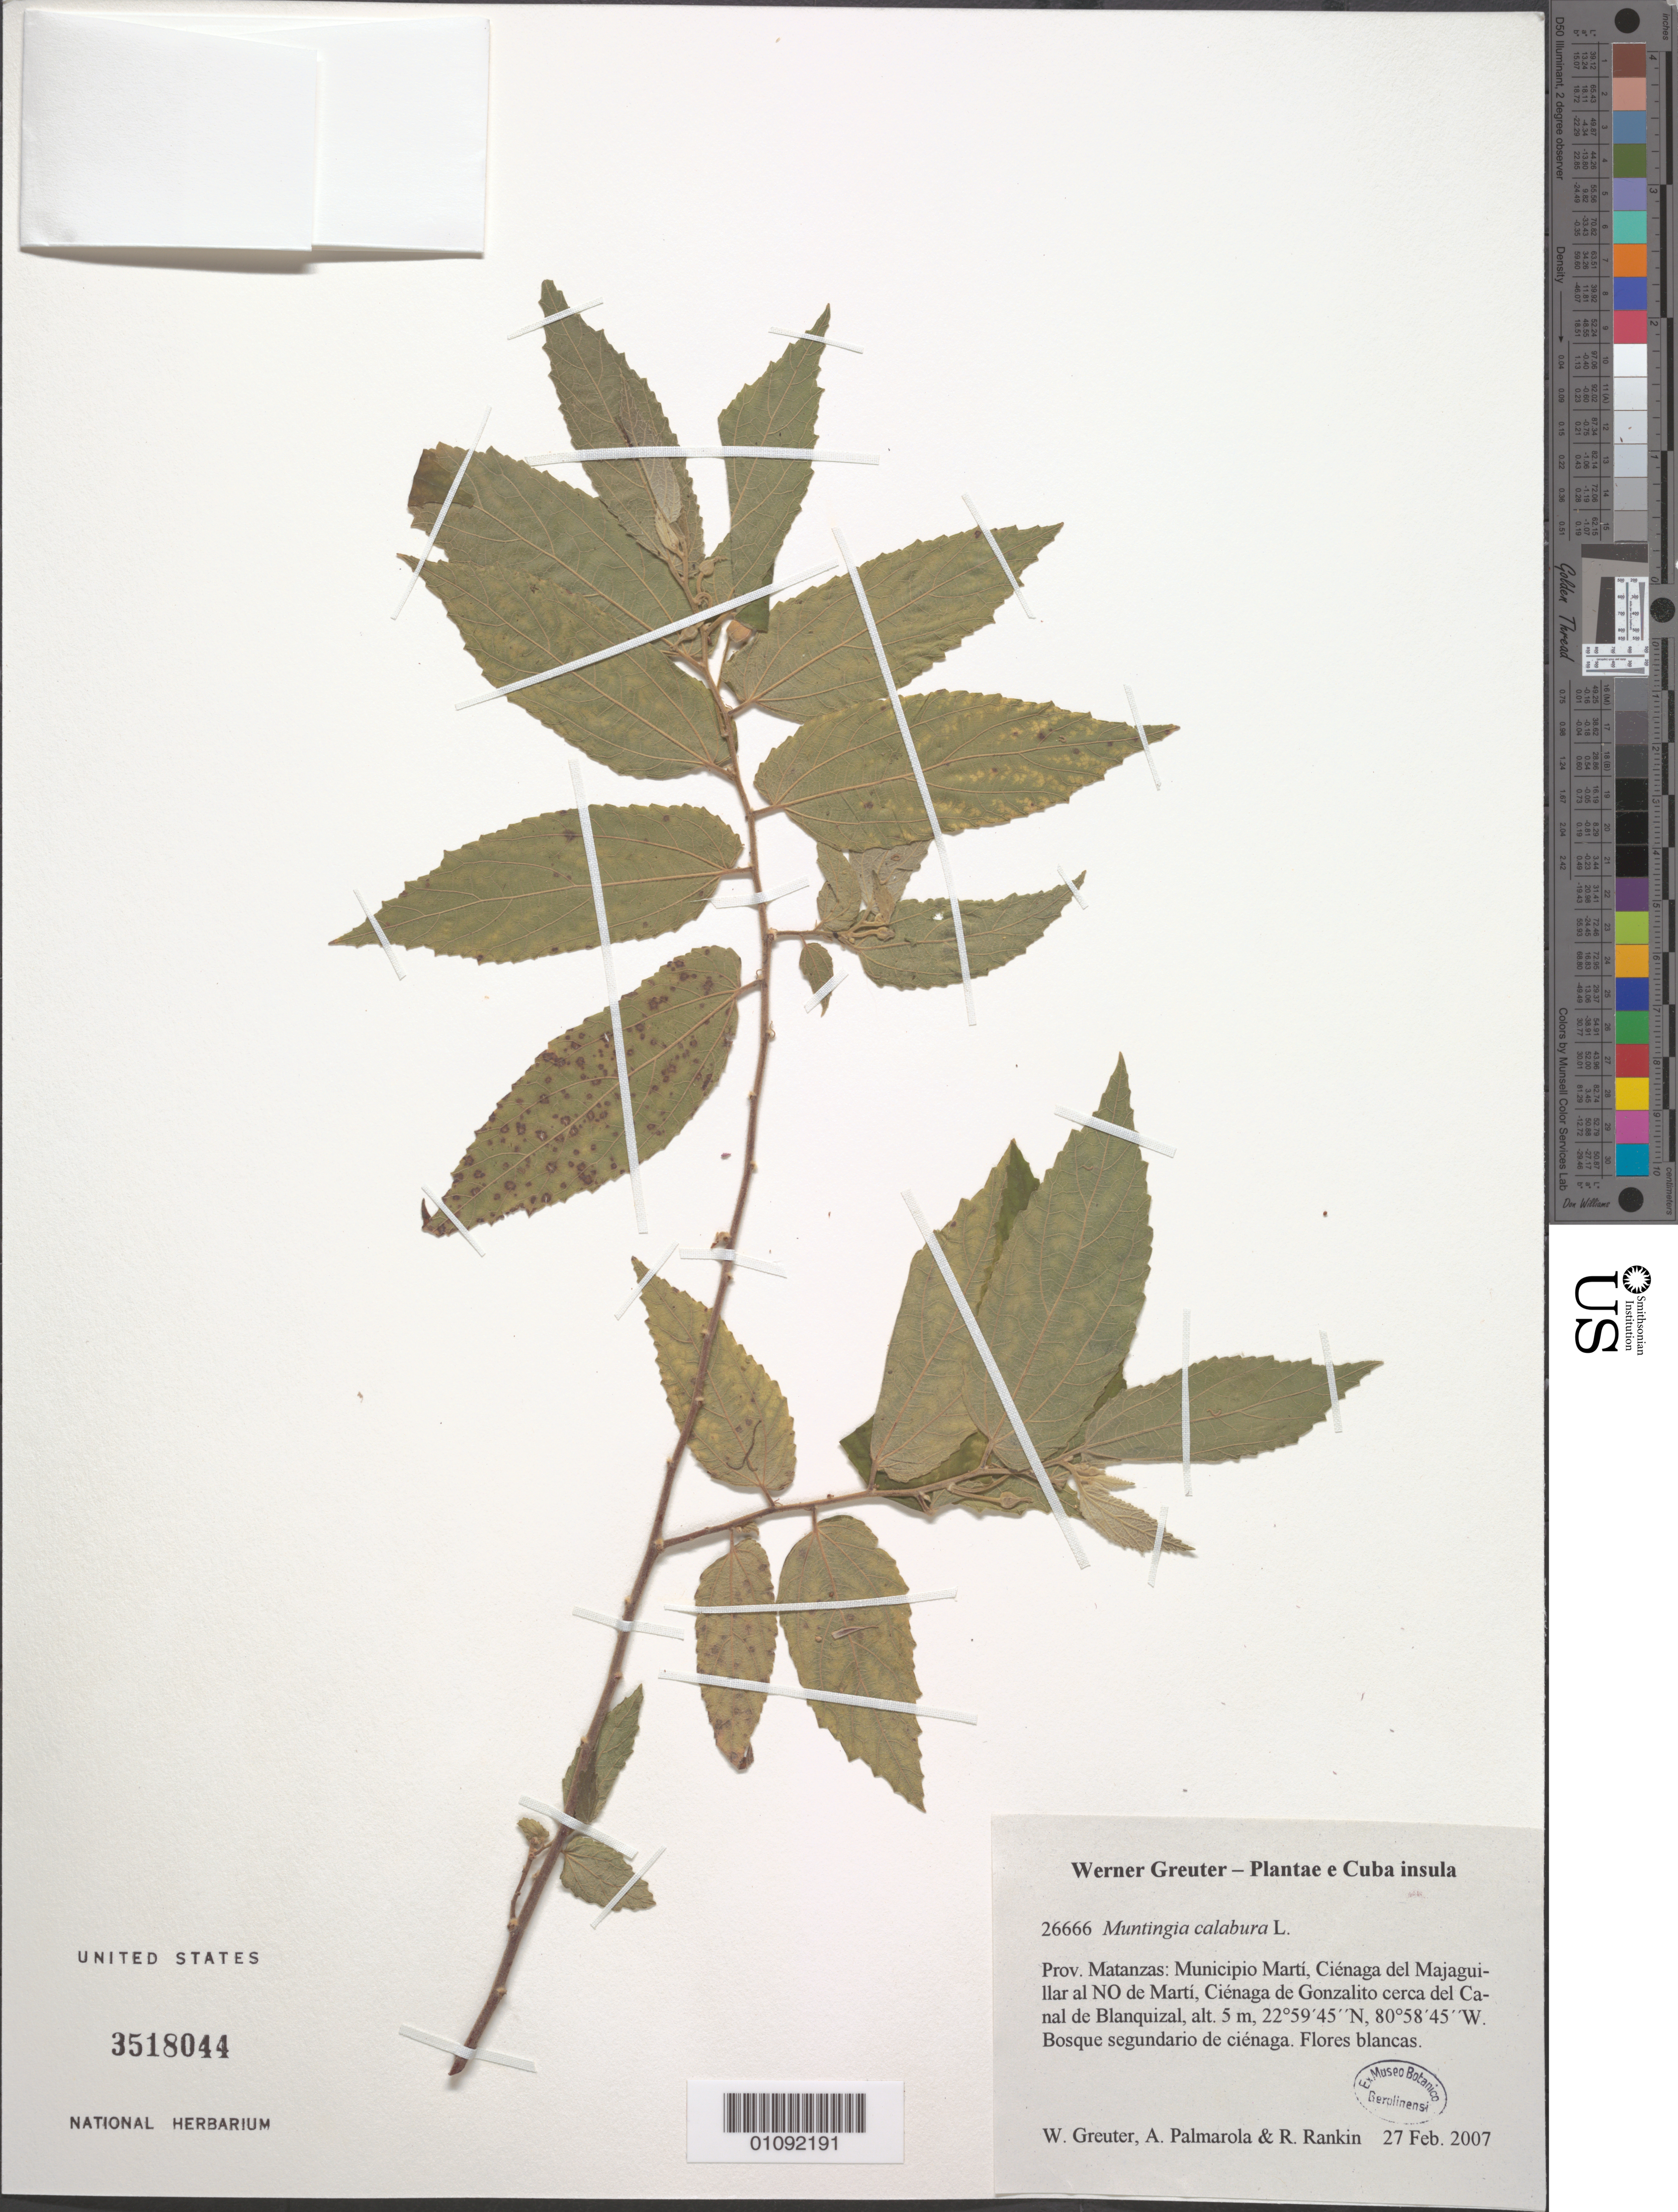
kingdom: Plantae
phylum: Tracheophyta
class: Magnoliopsida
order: Malvales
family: Muntingiaceae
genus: Muntingia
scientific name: Muntingia calabura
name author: L.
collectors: W. Greuter, A. Palmarola-Bejerano & R. Rankin Rodriguez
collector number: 26666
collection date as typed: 27 Feb 2007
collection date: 2007-02-27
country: Cuba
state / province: Matanzas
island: Cuba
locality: Prov Matanzas: Municipio Martí, Ciénaga del Majaguillar al NO de Martí, Ciénaga de Gonzalito cerca del Canal de Blanquizal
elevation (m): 5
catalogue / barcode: US 3518044